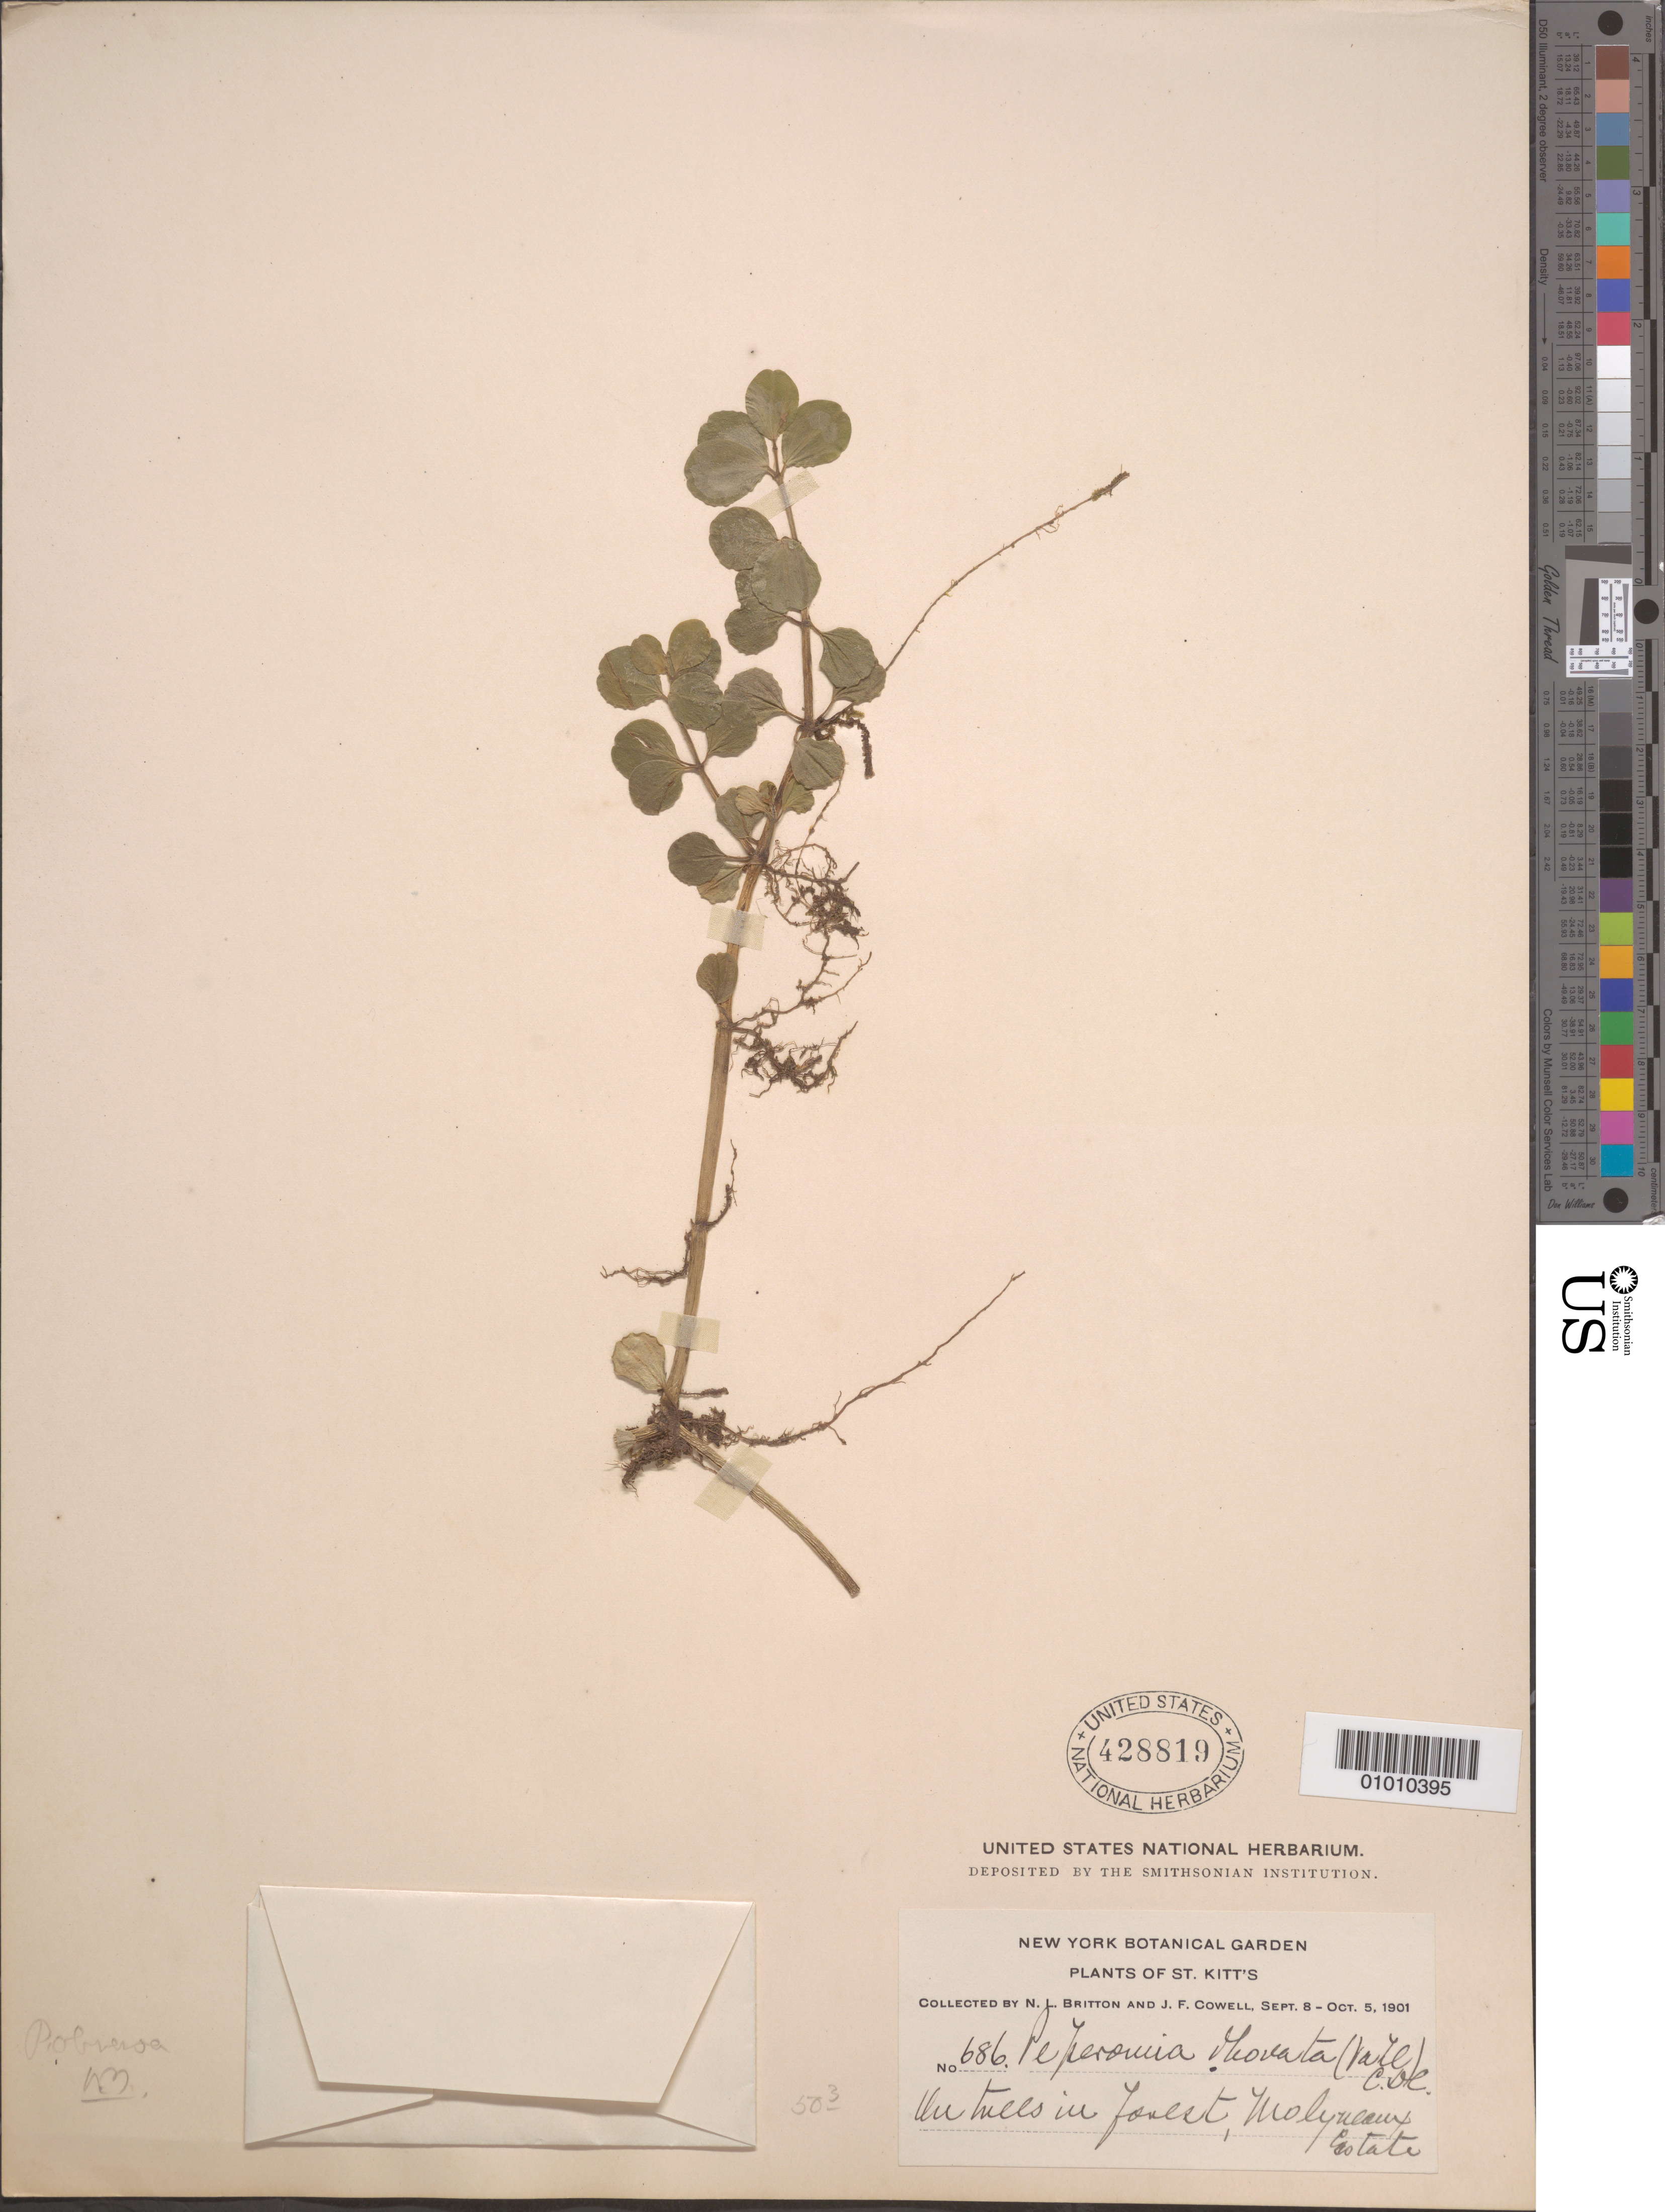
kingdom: Plantae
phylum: Tracheophyta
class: Magnoliopsida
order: Piperales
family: Piperaceae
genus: Peperomia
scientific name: Peperomia obversa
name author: C. DC.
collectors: N. Britton & J. F. Cowell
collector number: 686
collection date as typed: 08 Sep 1901 to 05 Oct 1901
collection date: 1901-09-08/1901-10-05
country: St. Christopher-Nevis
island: St. Christopher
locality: on hill in forest.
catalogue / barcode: US 428819